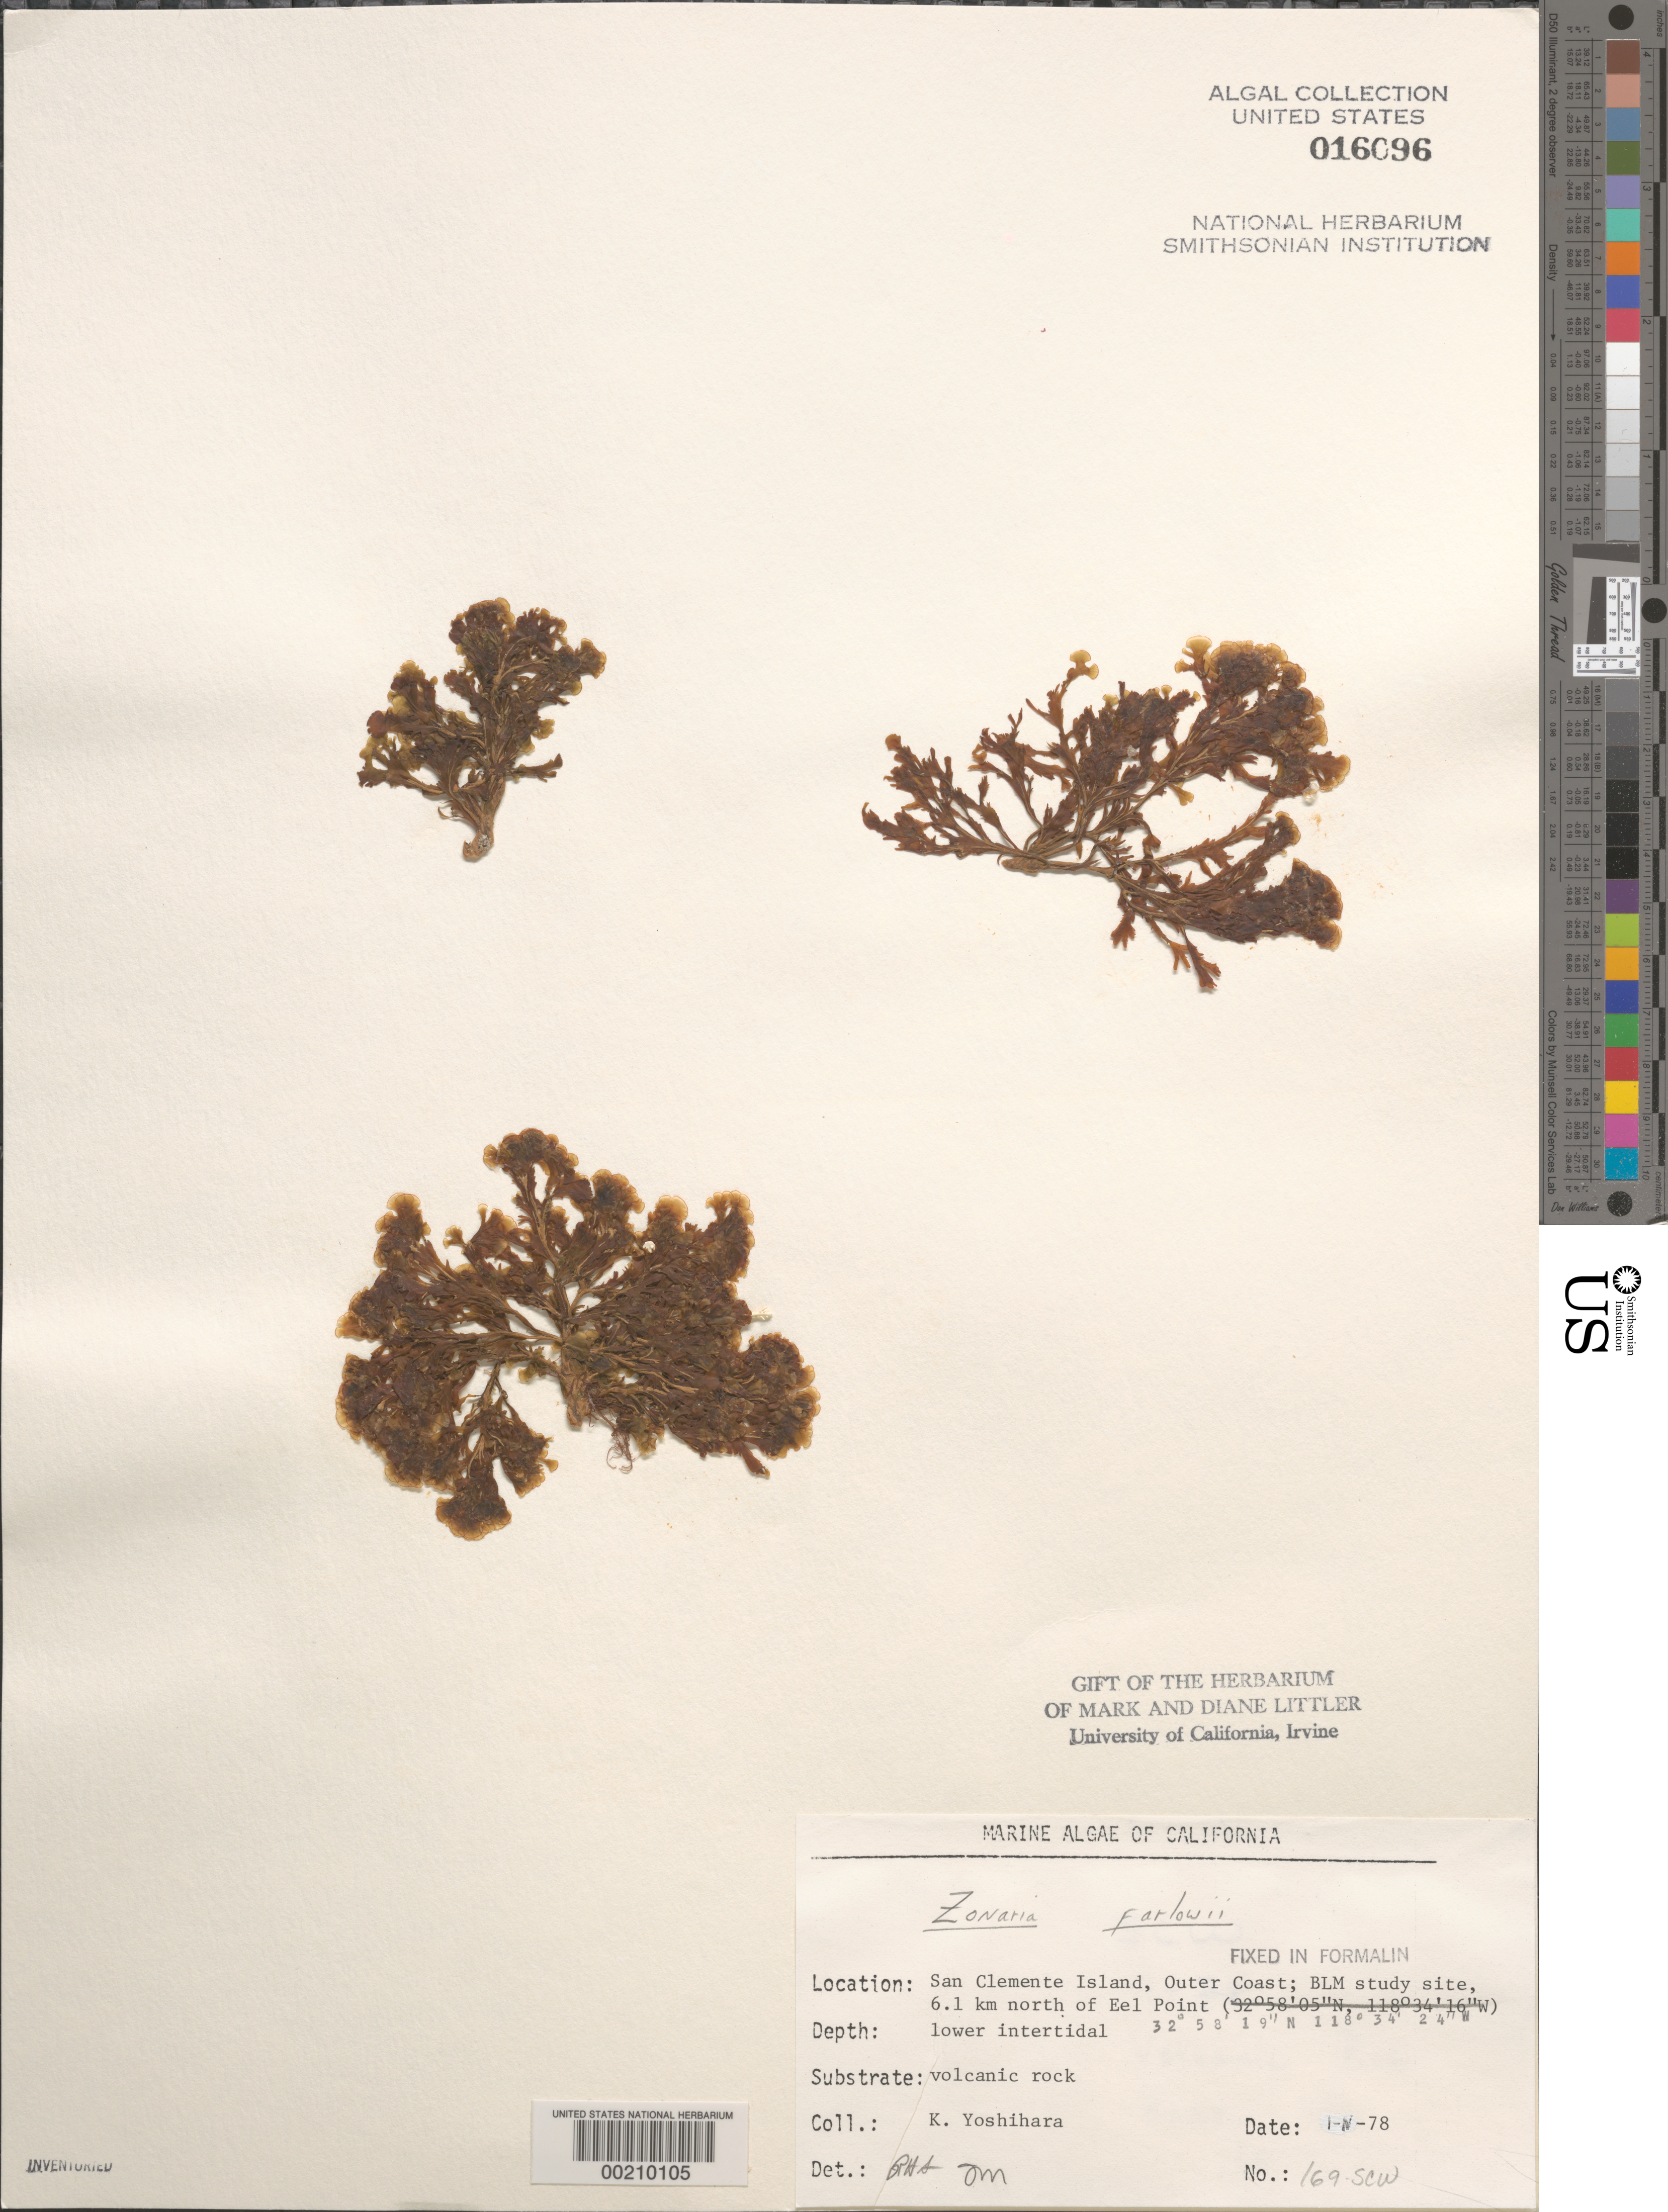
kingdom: Chromista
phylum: Ochrophyta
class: Phaeophyceae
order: Dictyotales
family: Dictyotaceae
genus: Zonaria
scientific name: Zonaria farlowii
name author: Setch. & N.L. Gardner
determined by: Sims, Robert H.; Murray, S. N.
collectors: K. Yoshihara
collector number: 169-scw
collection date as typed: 01 Apr 1978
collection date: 1978-04-01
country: United States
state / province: California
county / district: Los Angeles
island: San Clemente Island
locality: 6.1 km north of Eel Point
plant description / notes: BLM-SOCALBIGHT Rocky Intertidal Survey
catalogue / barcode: US 16096